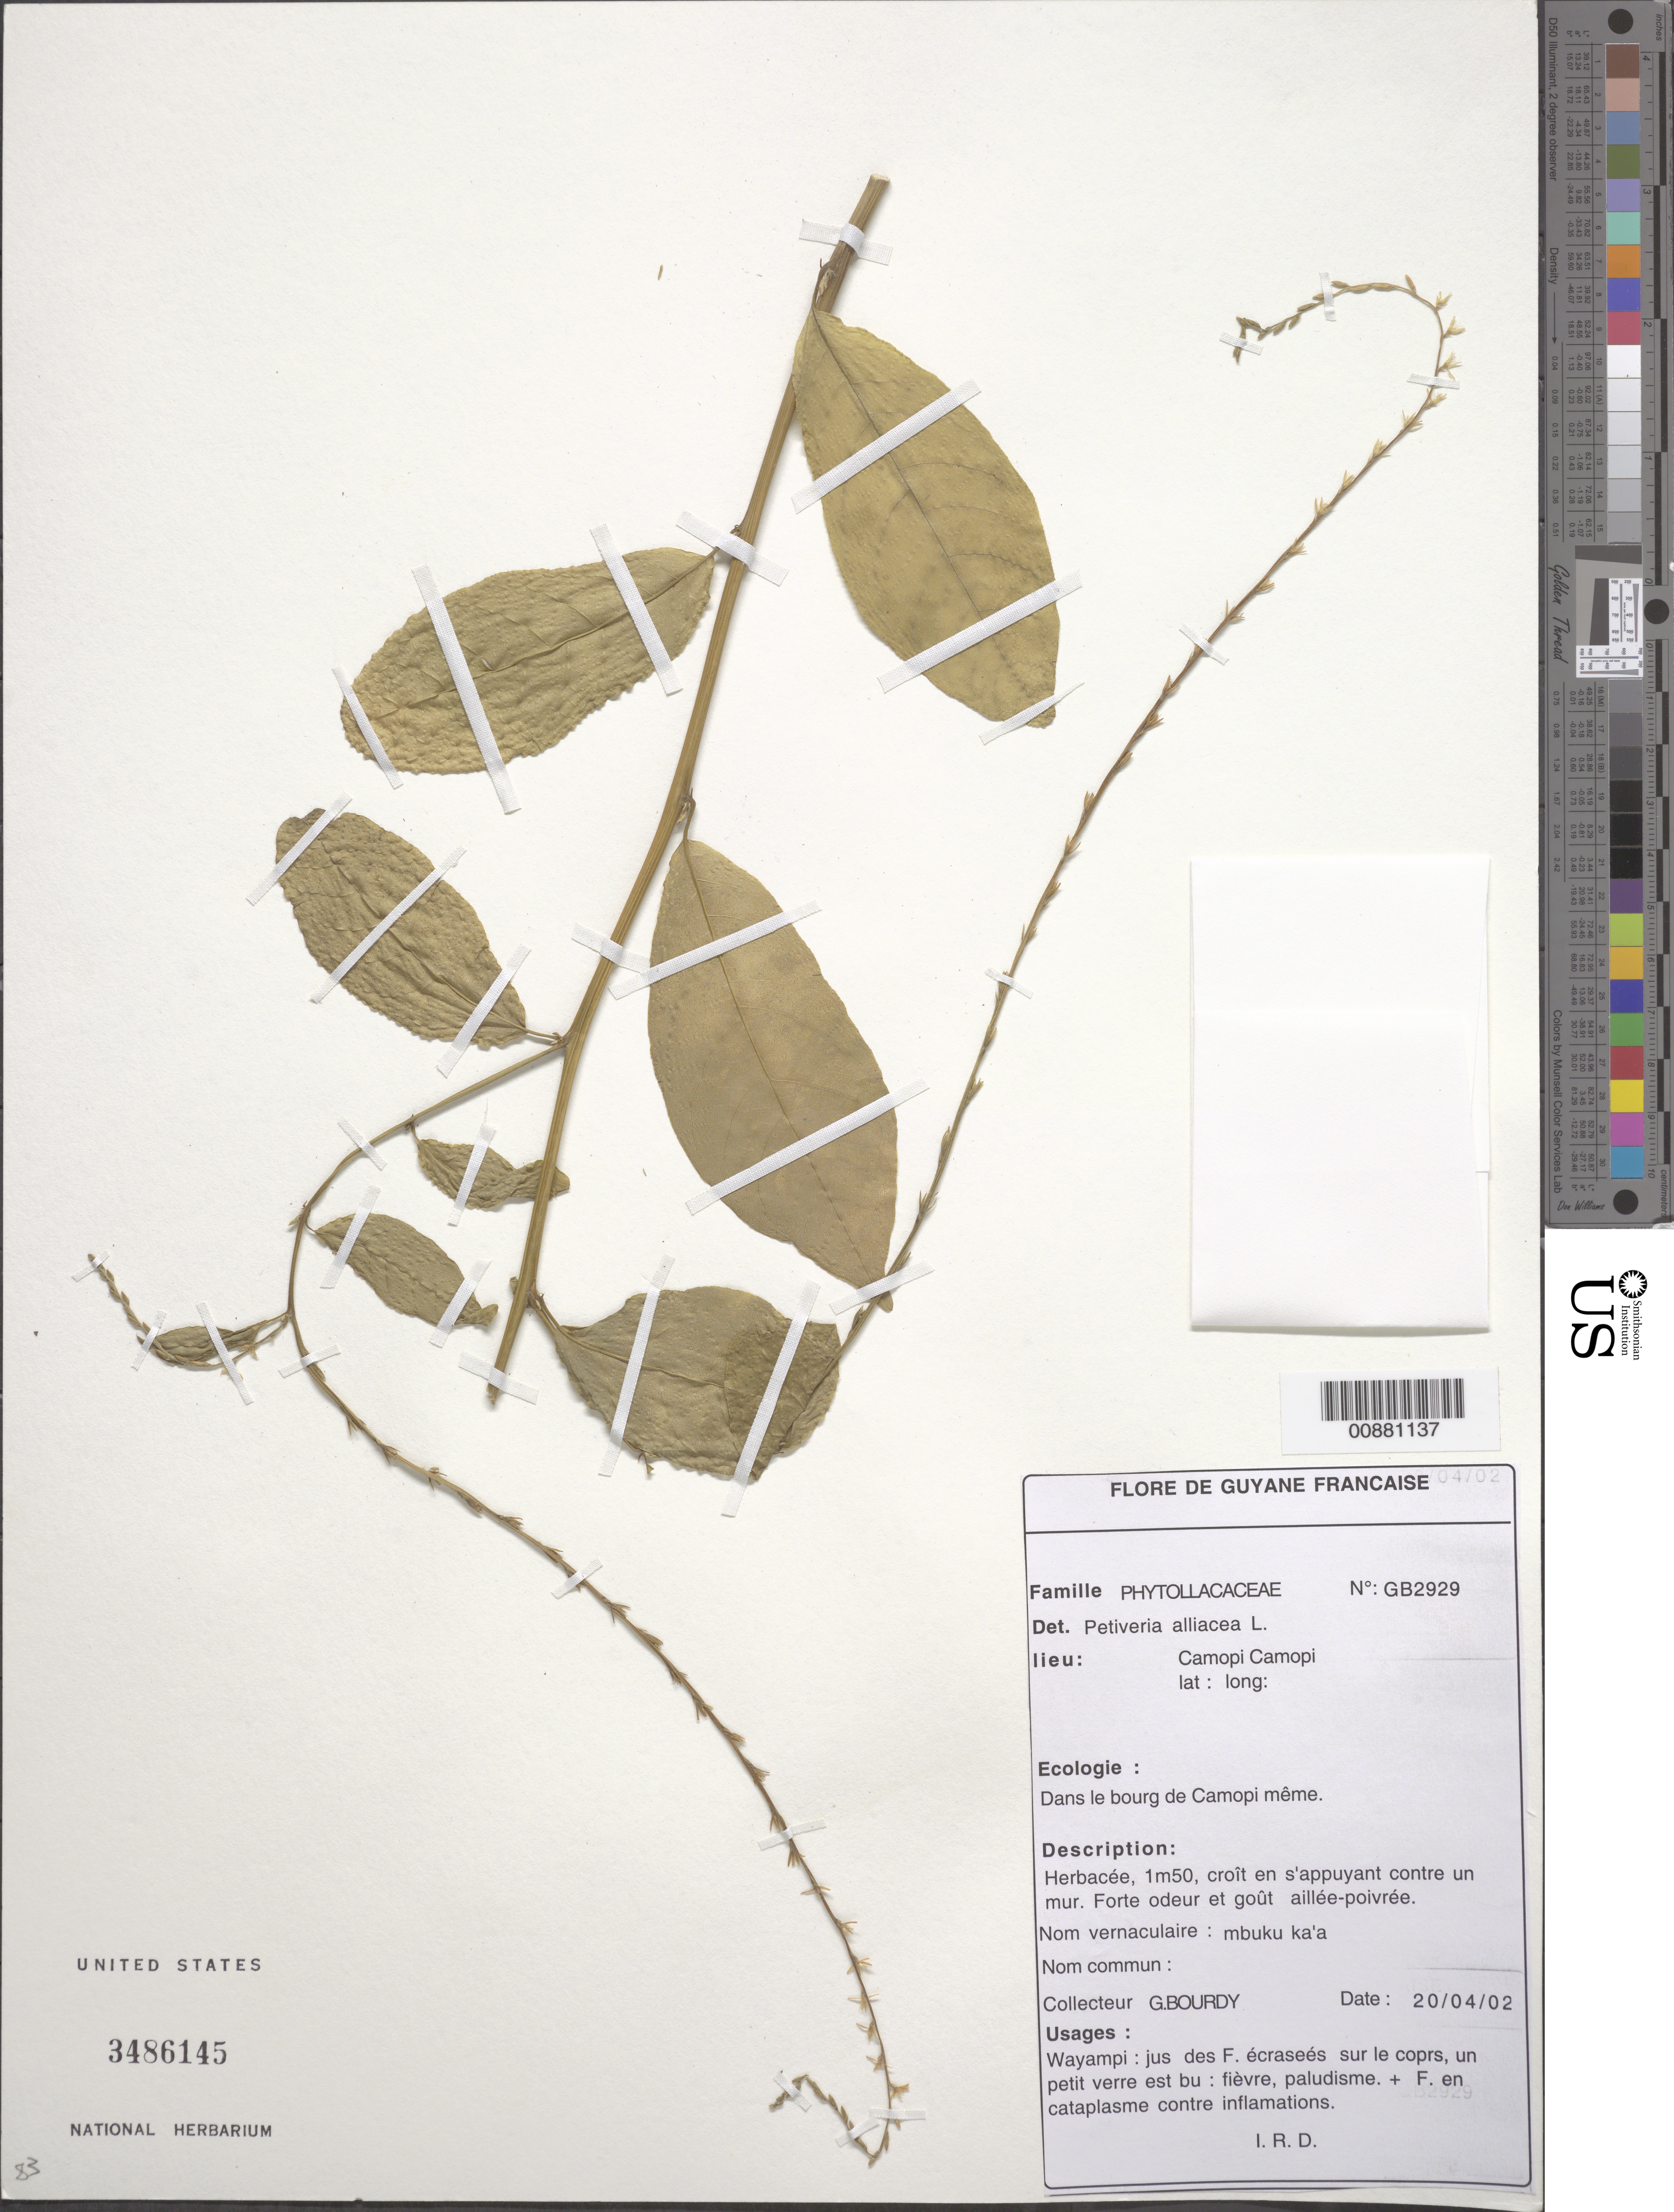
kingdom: Plantae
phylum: Tracheophyta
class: Magnoliopsida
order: Caryophyllales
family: Phytolaccaceae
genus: Petiveria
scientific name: Petiveria alliacea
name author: L.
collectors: G. Bourdy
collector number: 2929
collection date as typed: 20-Apr-02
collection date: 2002-04-20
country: French Guiana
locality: Camopi Camopi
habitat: Dans le bourg de Camopi même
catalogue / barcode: US 3486145